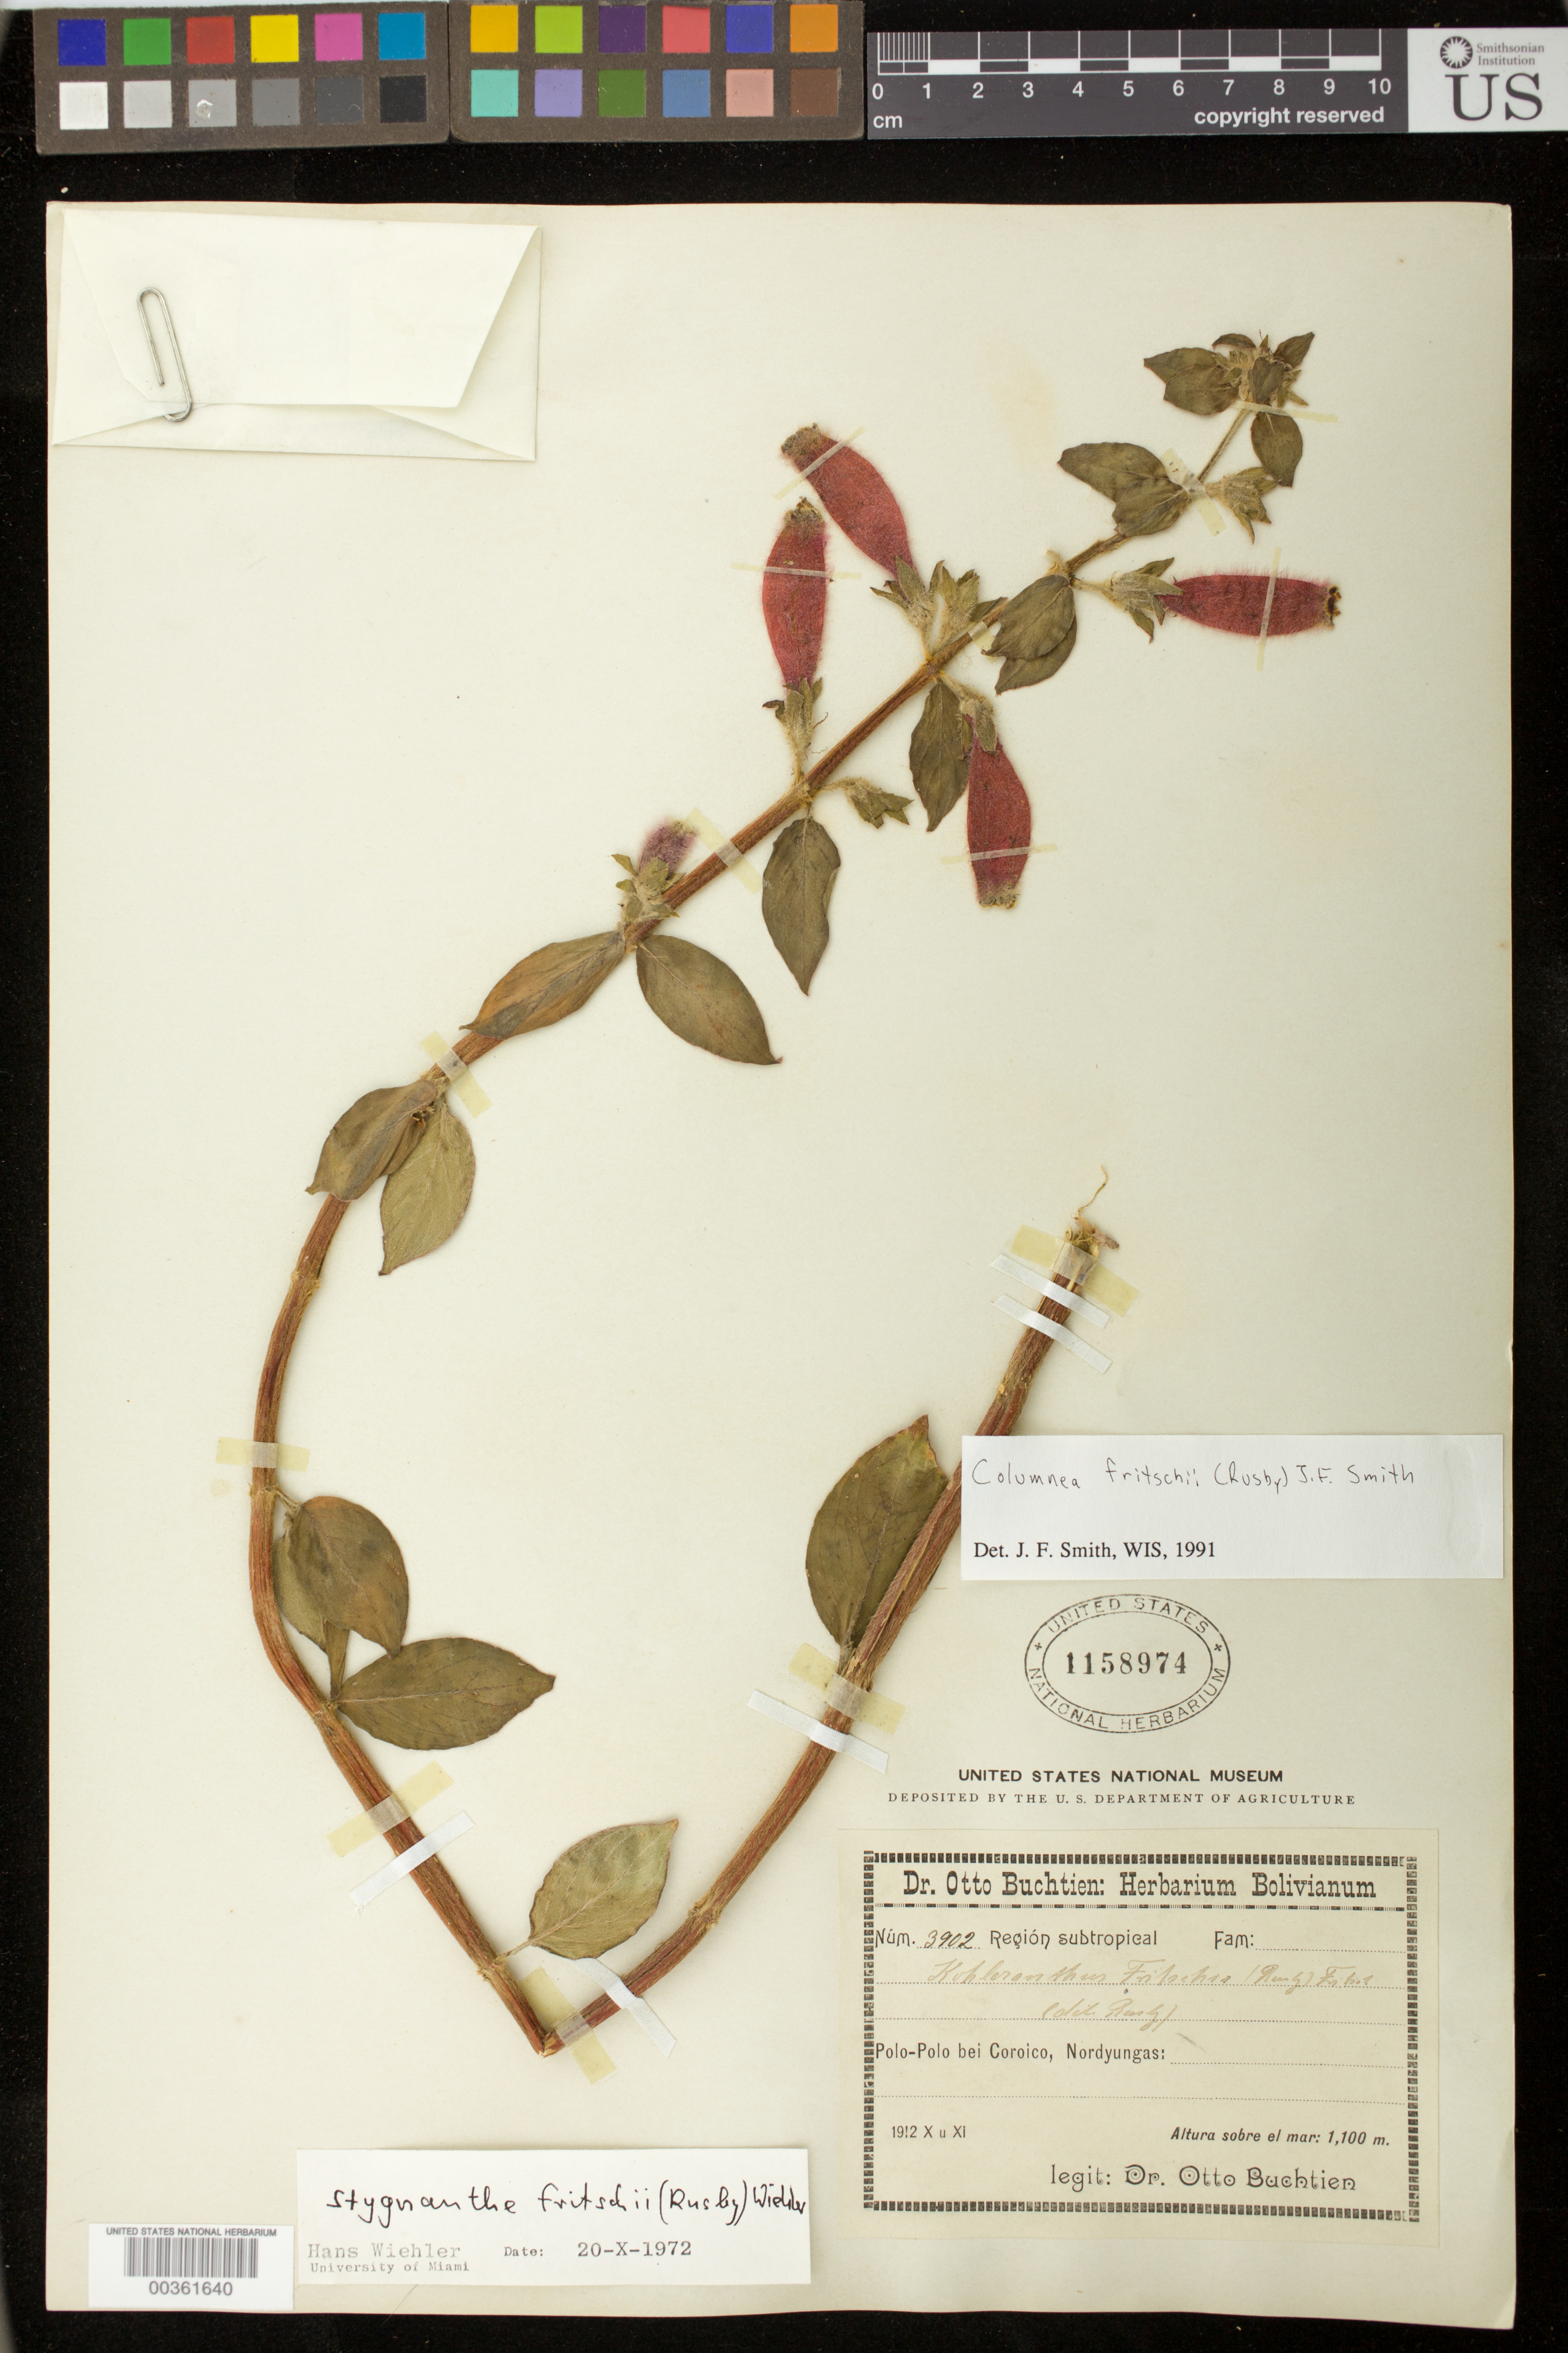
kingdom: Plantae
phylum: Tracheophyta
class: Magnoliopsida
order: Lamiales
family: Gesneriaceae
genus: Columnea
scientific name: Columnea fritschii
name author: (Rusby) J.F. Sm.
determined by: Skog, Laurence E.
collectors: O. Buchtien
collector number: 3902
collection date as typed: Oct-Nov 1912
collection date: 1912-10/1912-11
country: Bolivia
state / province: La Paz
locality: Polo-Polo bei Coroico, Nordyungas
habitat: Región subtropical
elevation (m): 1100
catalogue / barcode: US 1158974